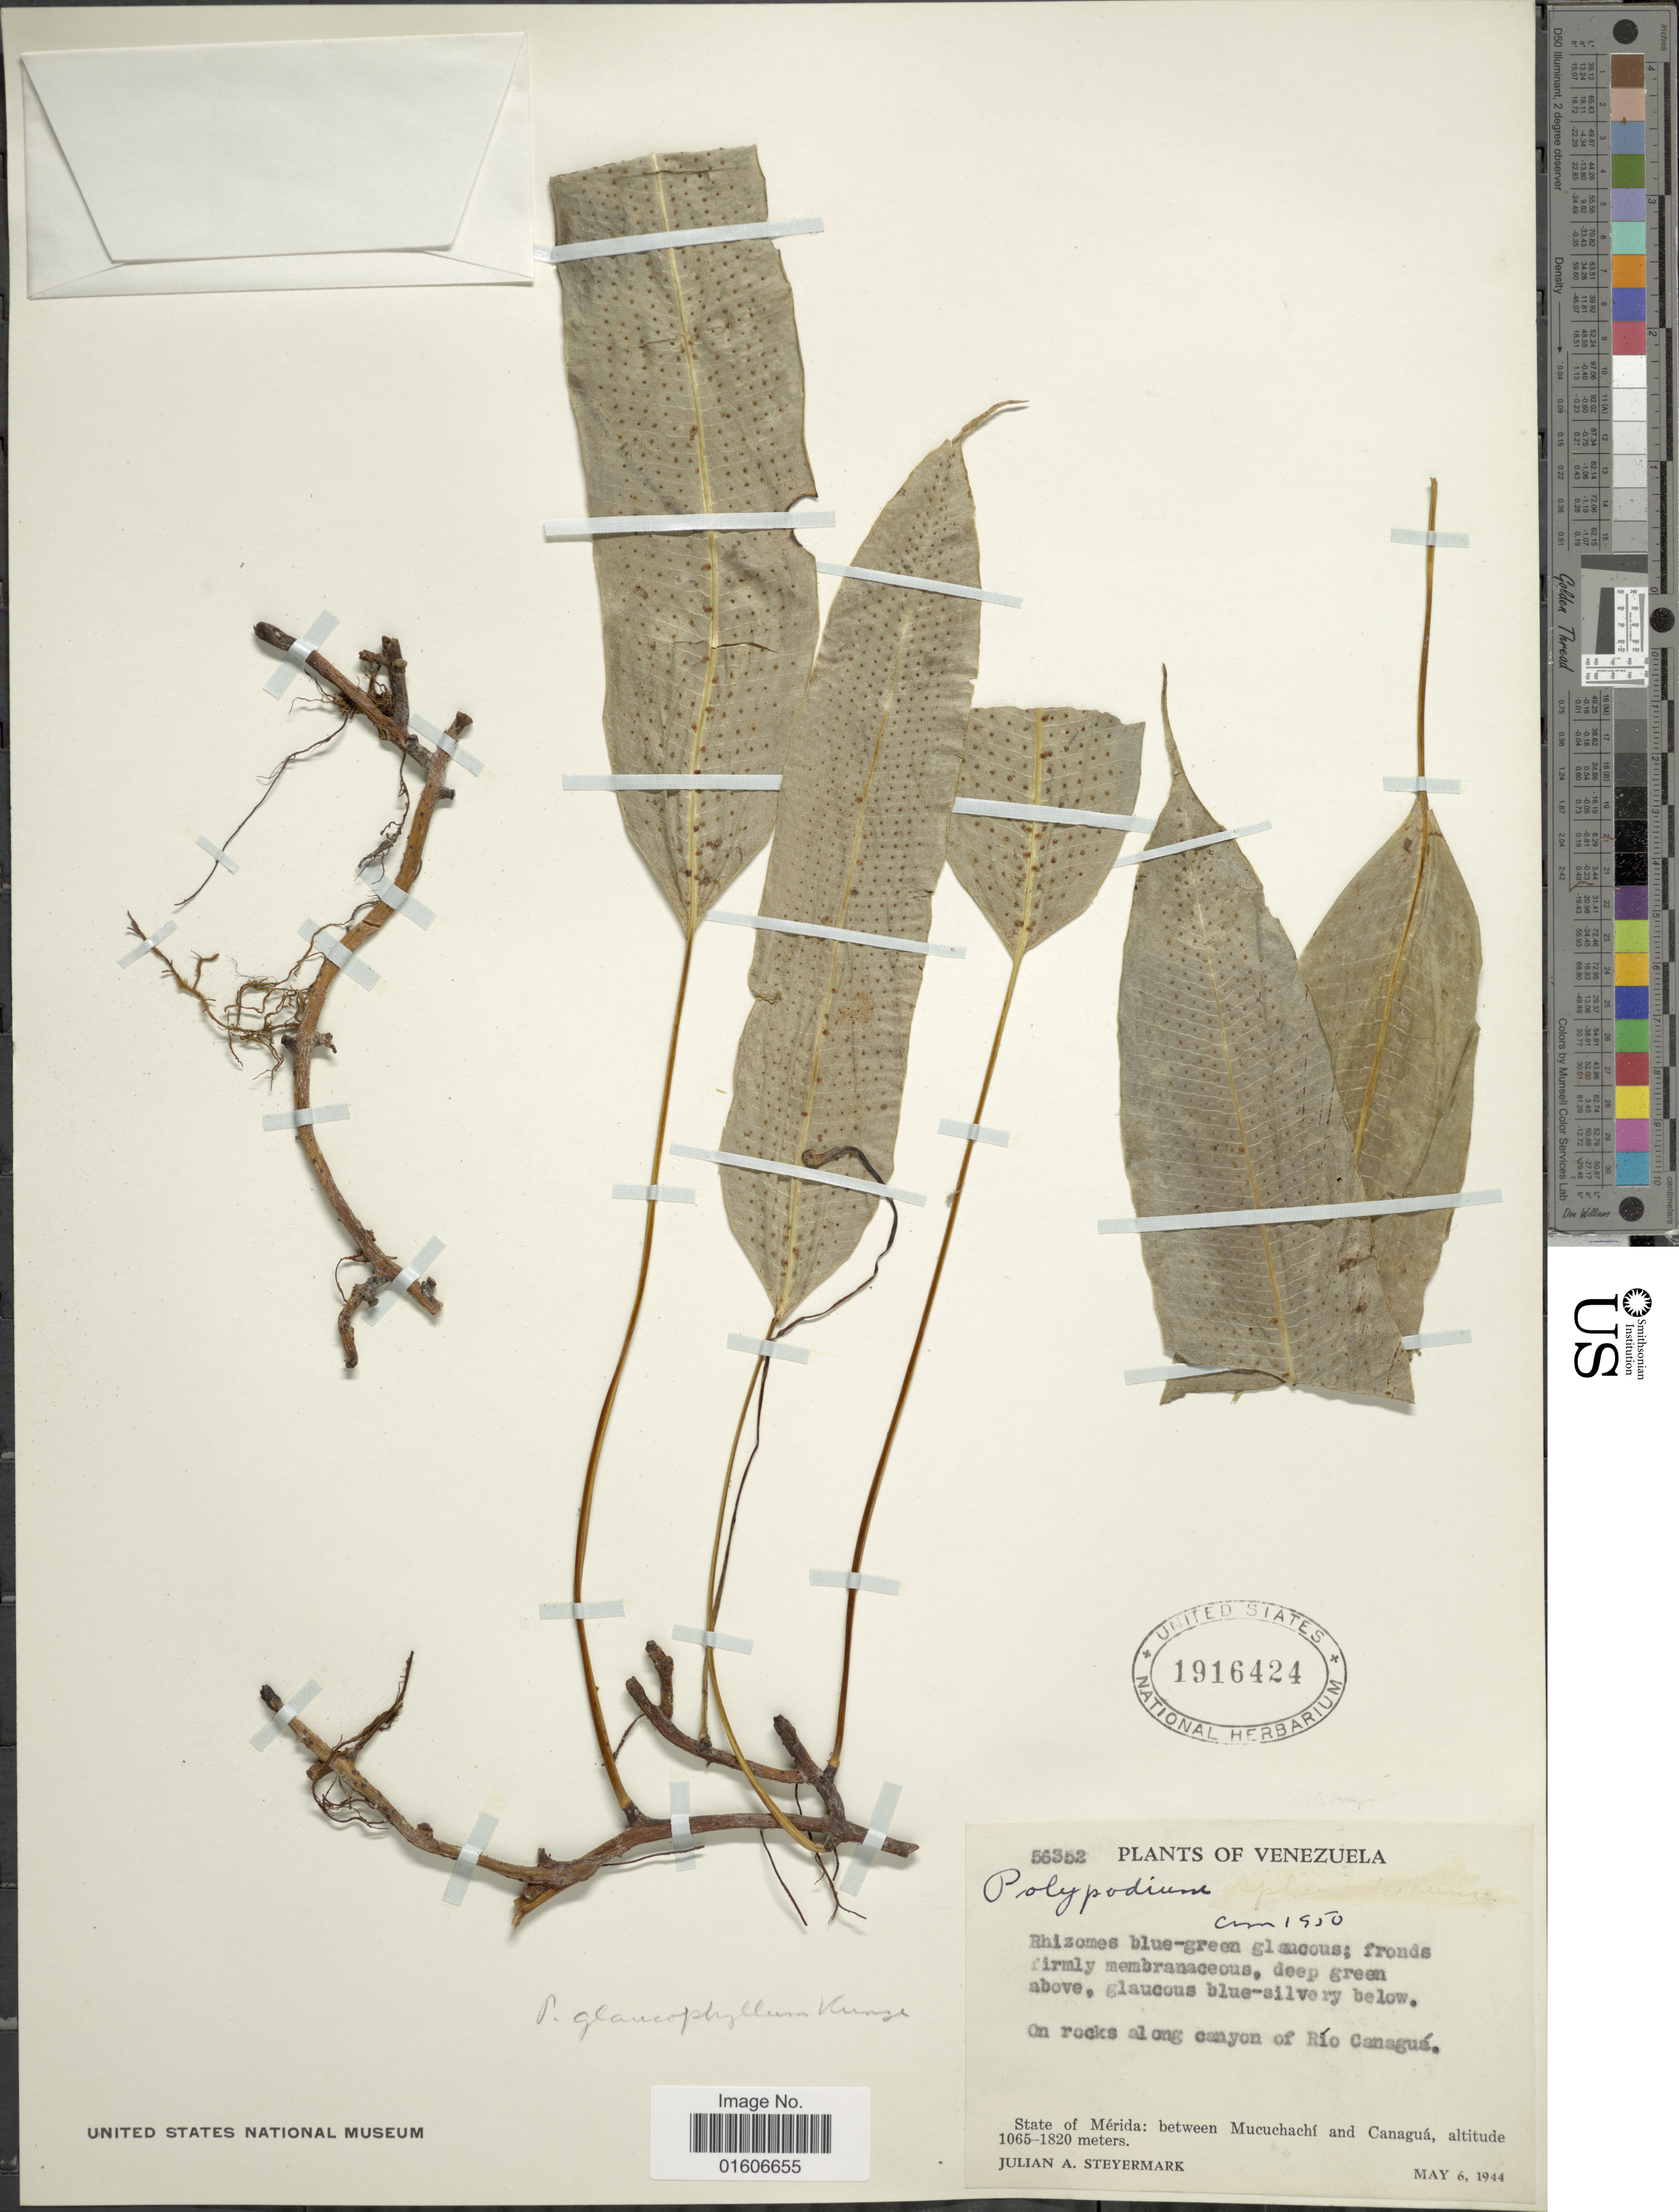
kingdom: Plantae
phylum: Tracheophyta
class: Polypodiopsida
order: Polypodiales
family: Polypodiaceae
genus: Serpocaulon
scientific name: Serpocaulon levigatum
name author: (Cav.) A.R. Sm.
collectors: J. Steyermark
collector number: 56352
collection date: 1944-05-06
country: Venezuela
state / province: Mérida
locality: State of Mérida: between Mucuchachí and Canaguá.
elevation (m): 1065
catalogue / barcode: US 1916424